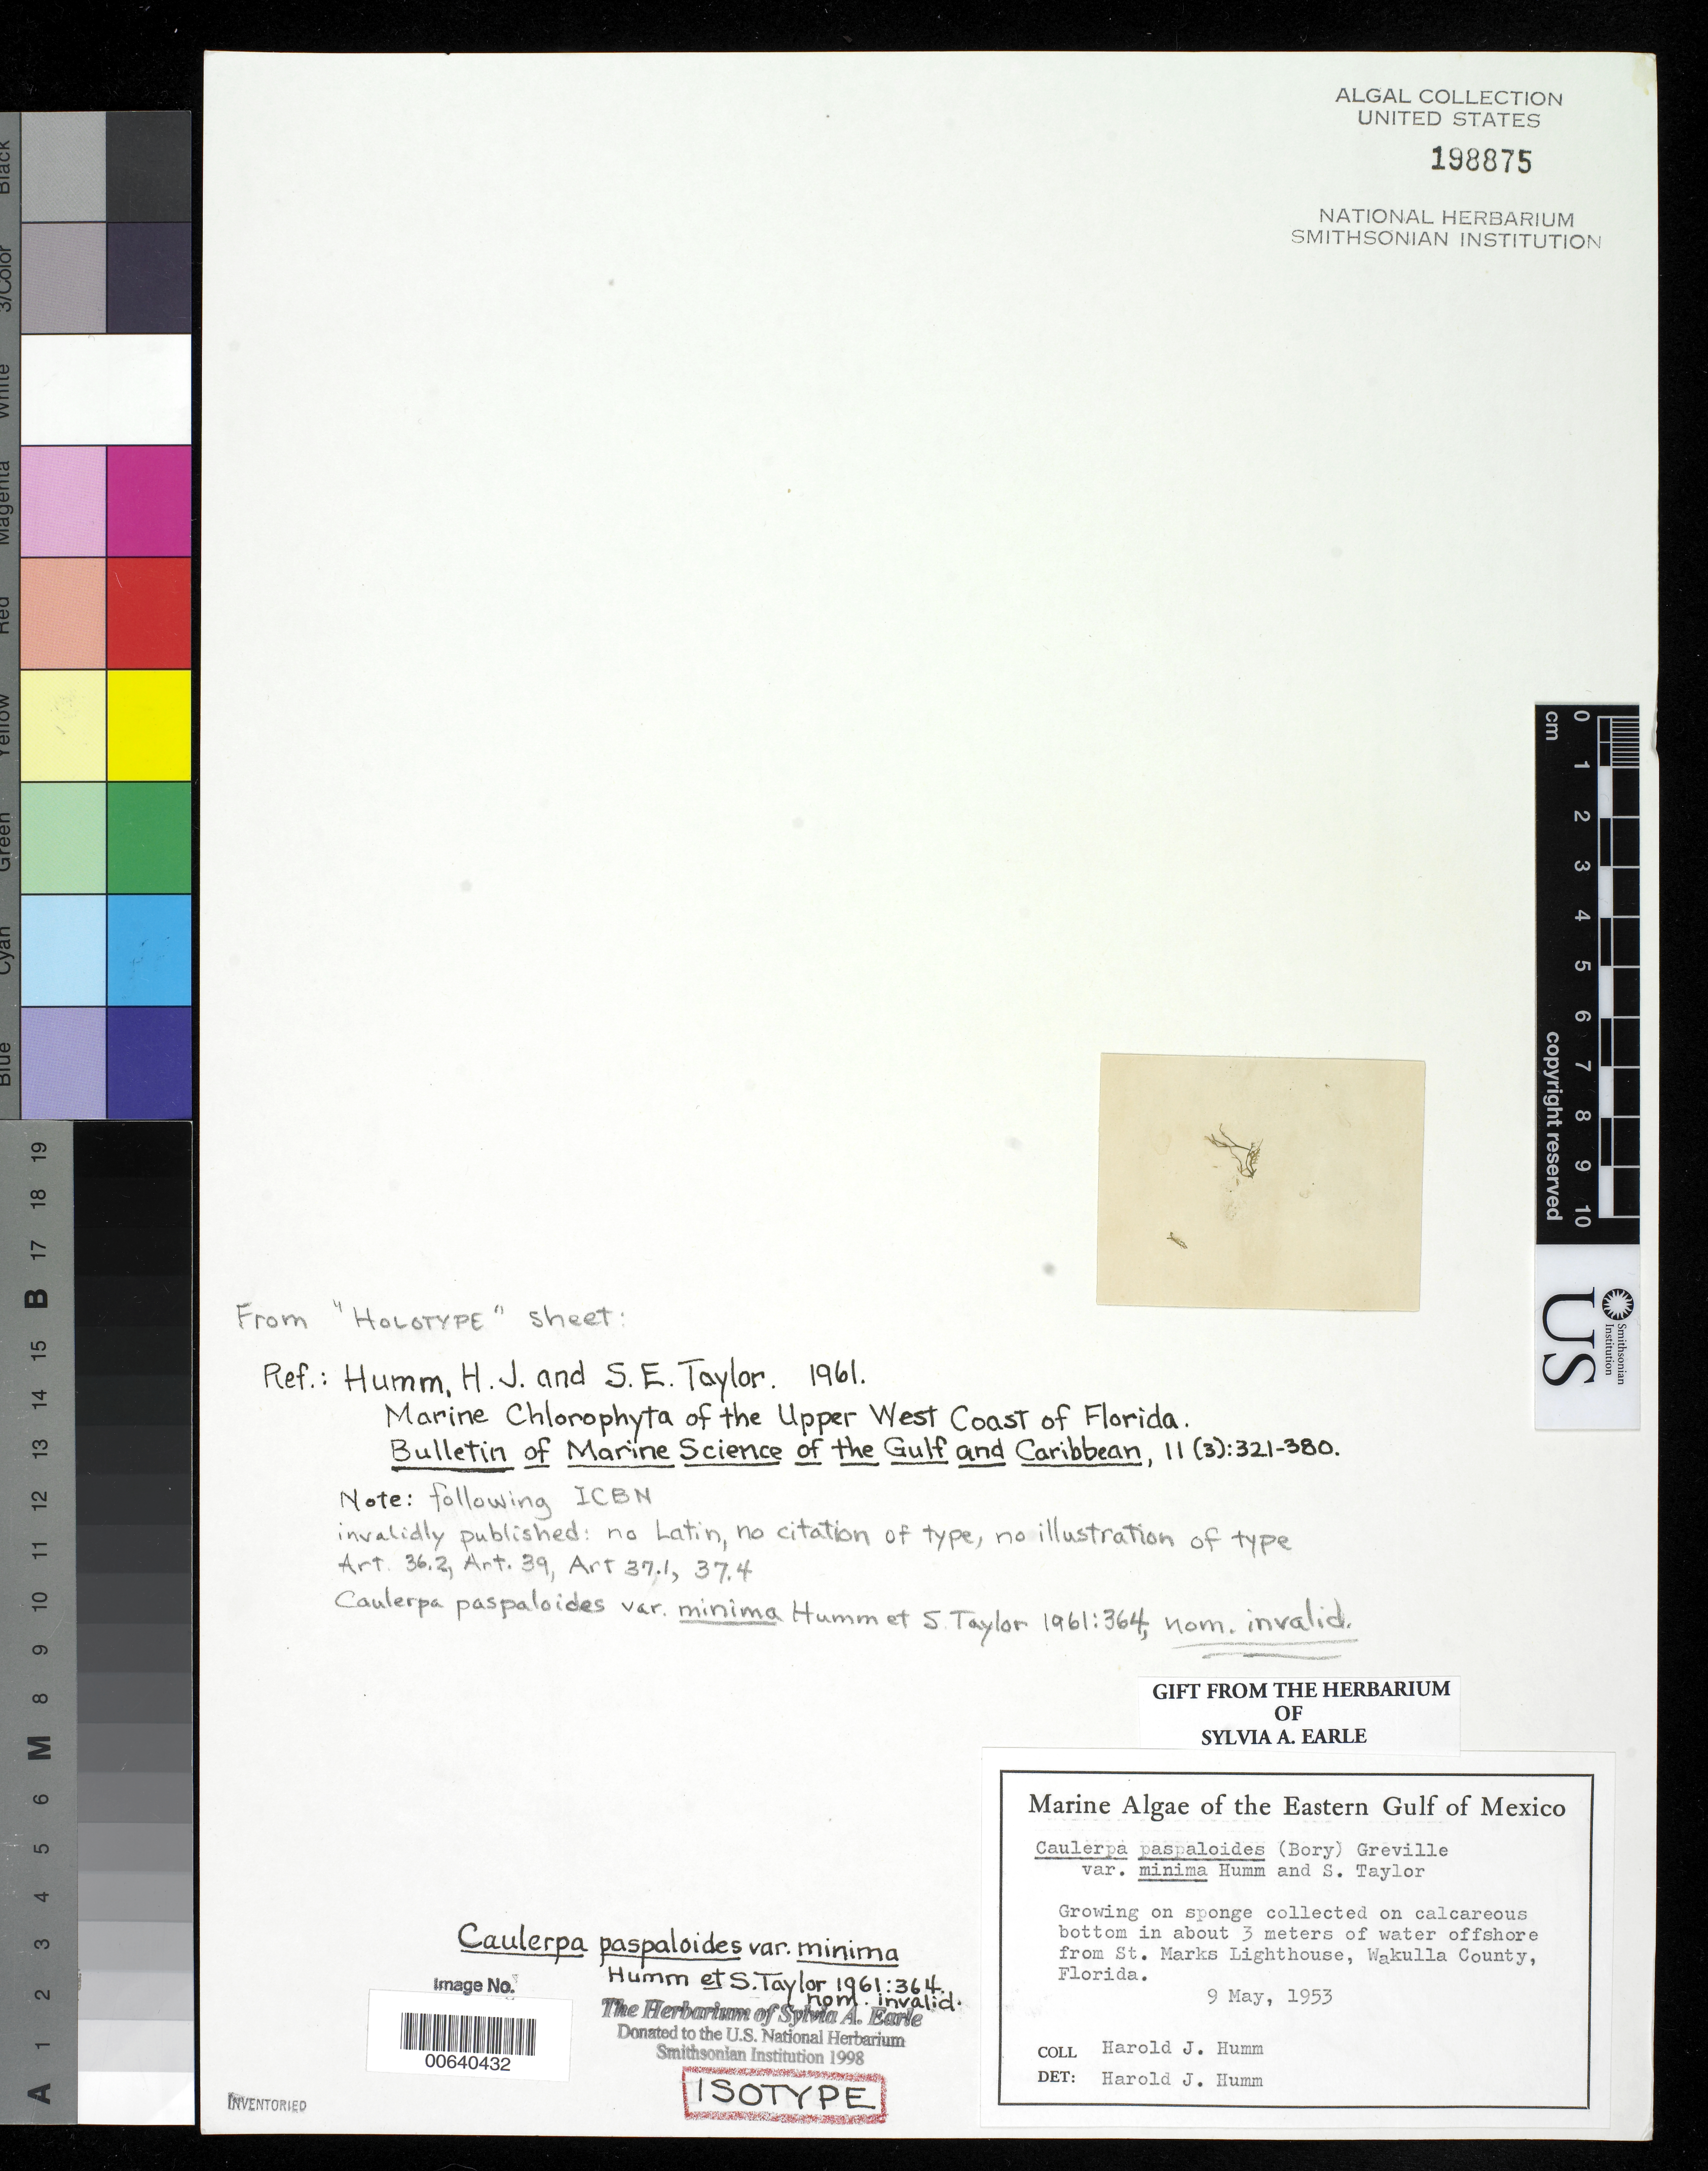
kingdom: Plantae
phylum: Chlorophyta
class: Ulvophyceae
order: Bryopsidales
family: Caulerpaceae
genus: Caulerpa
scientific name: Caulerpa paspaloides var. minima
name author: Humm & S.E. Taylor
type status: Isotype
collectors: H. J. Humm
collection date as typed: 09 May 1953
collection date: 1953-05-09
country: United States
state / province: Florida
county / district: Wakulla County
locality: Gulf of Mexico off St. Marks Lighthouse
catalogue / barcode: US 198875